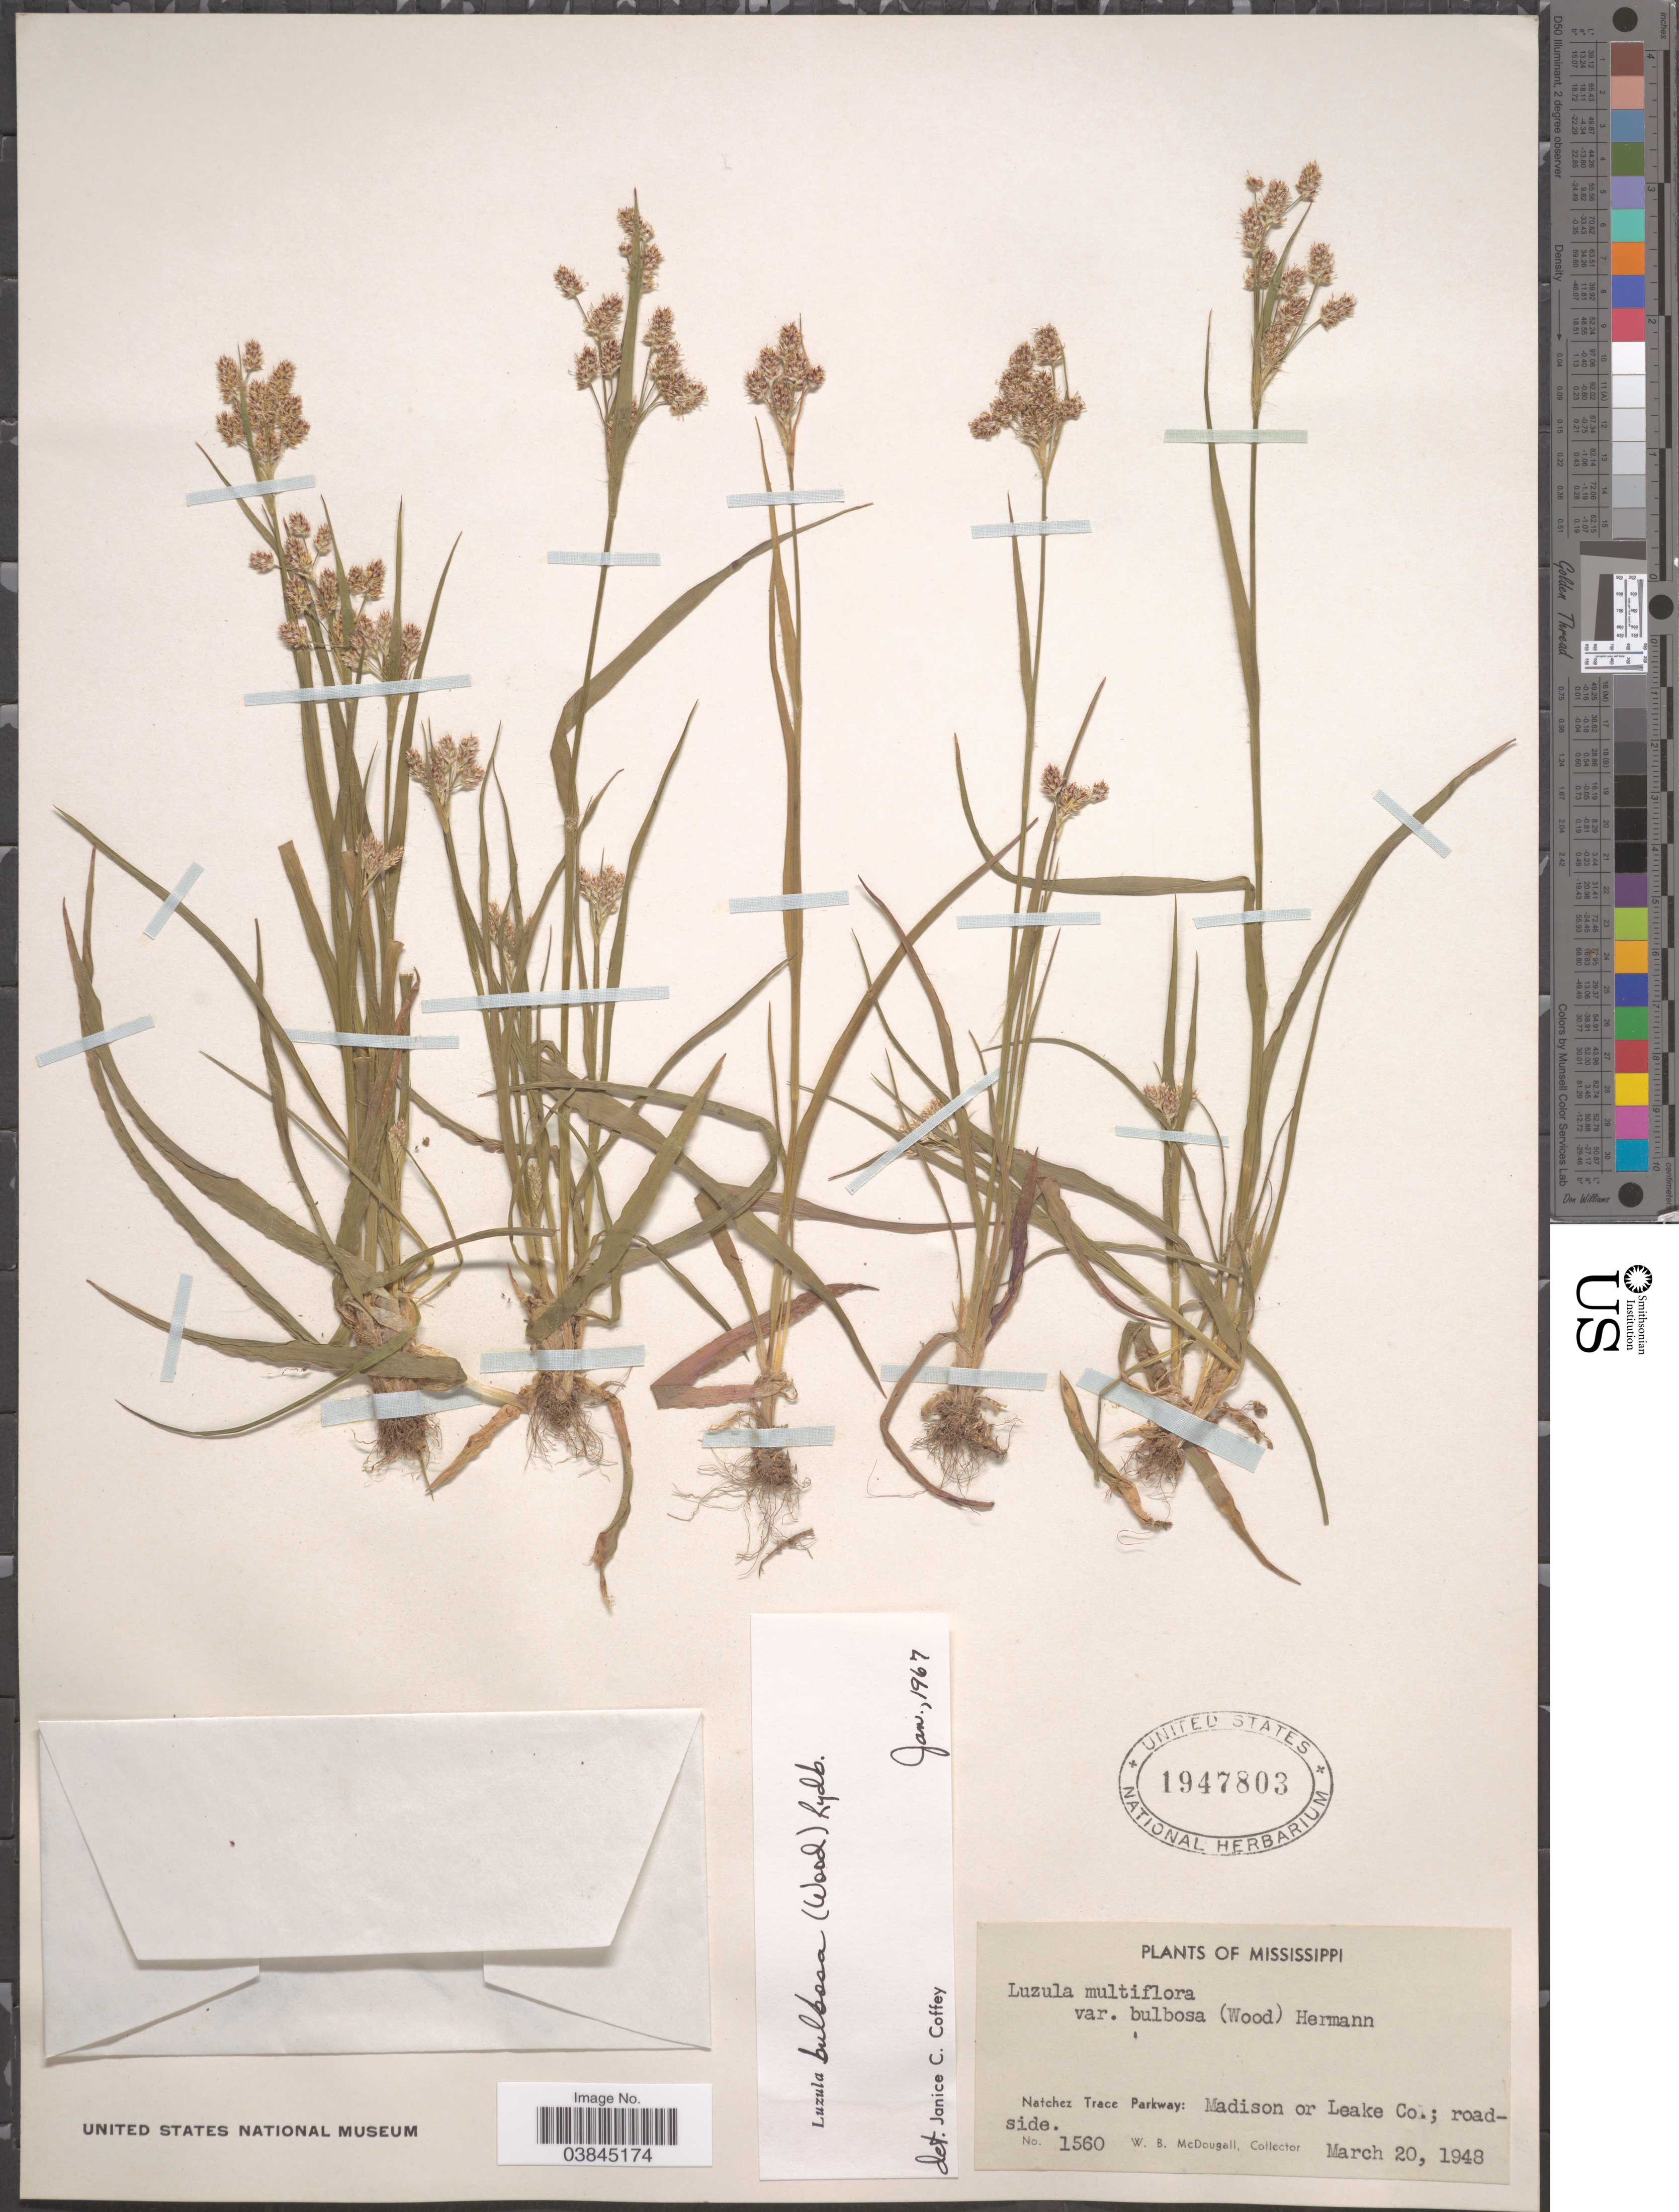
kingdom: Plantae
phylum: Tracheophyta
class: Liliopsida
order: Poales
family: Juncaceae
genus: Luzula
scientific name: Luzula bulbosa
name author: (Alph. Wood) Smyth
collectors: W. B. McDougall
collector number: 1560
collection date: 1948-03-20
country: United States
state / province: Mississippi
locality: Natchez Trace Parkway: Madison or Leake Co.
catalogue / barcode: US 1947803